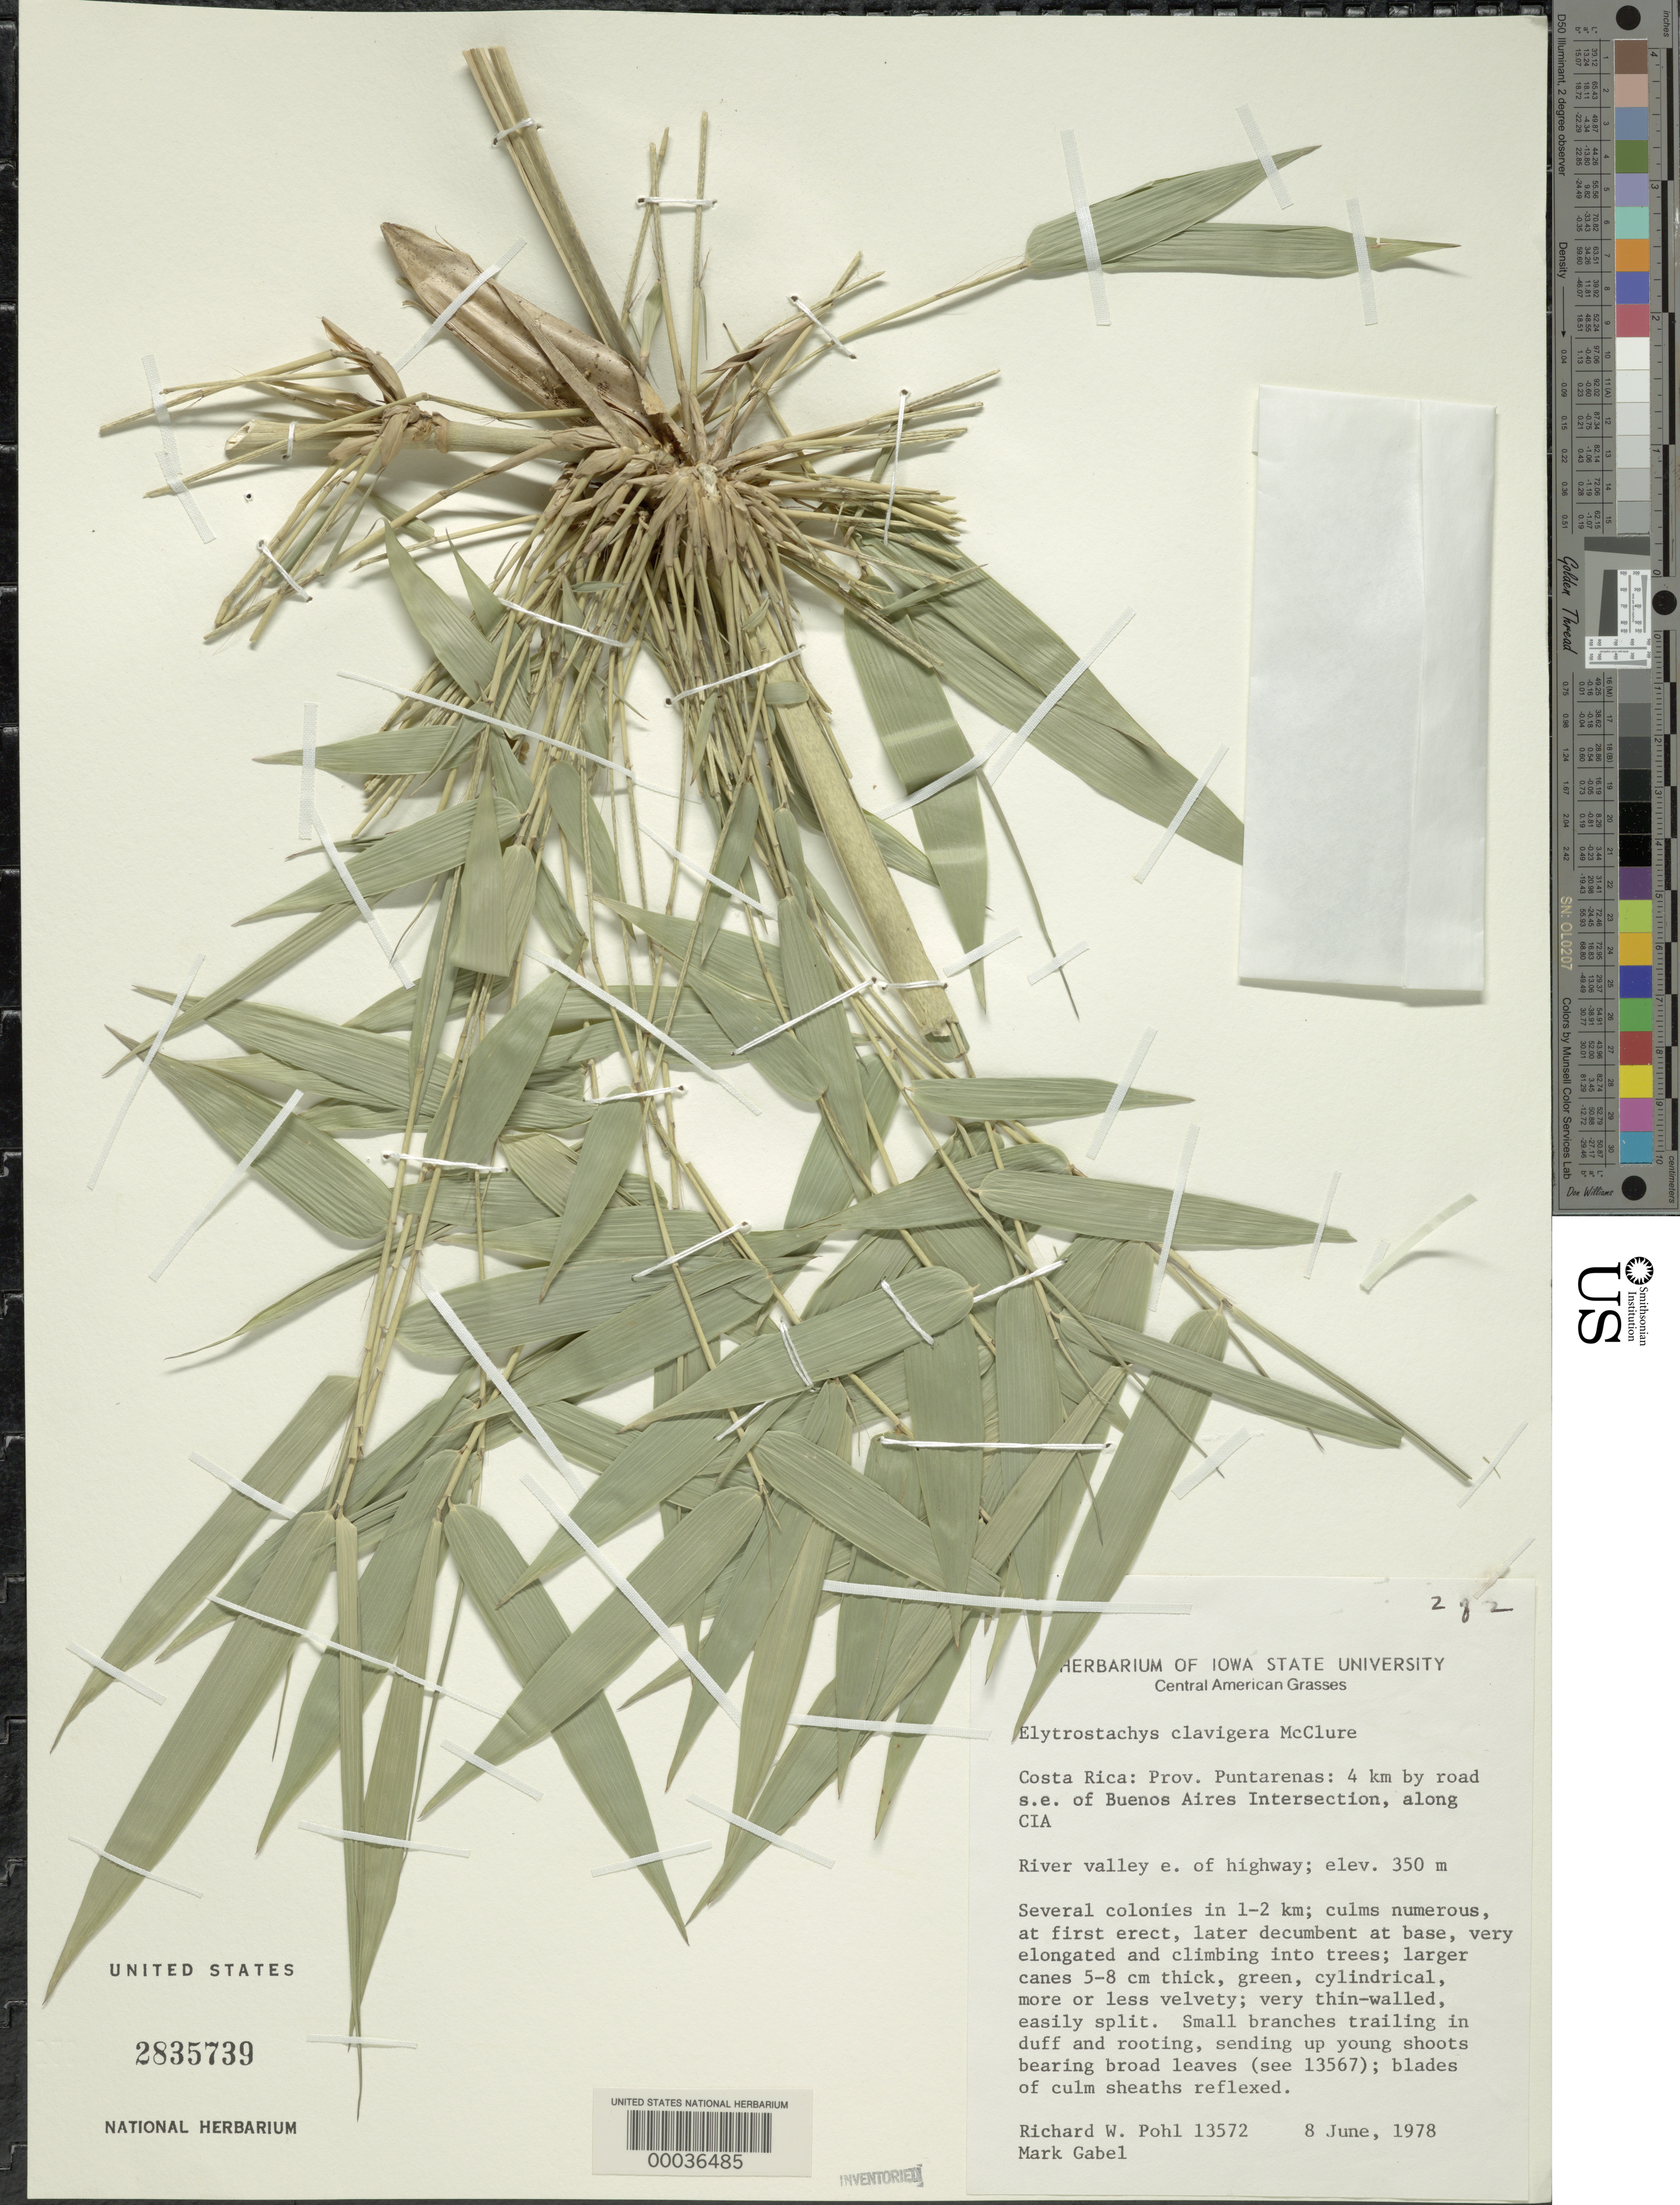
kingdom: Plantae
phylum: Tracheophyta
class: Liliopsida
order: Poales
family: Poaceae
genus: Elytrostachys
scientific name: Elytrostachys clavigera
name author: McClure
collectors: R. W. Pohl & M. Gabel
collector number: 13572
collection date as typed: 08 Jun 1978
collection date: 1978-06-08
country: Costa Rica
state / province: Puntarenas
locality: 4 km by road se of buenos aires intersection, along cia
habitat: River valley e of highway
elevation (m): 350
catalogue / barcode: US 2835739